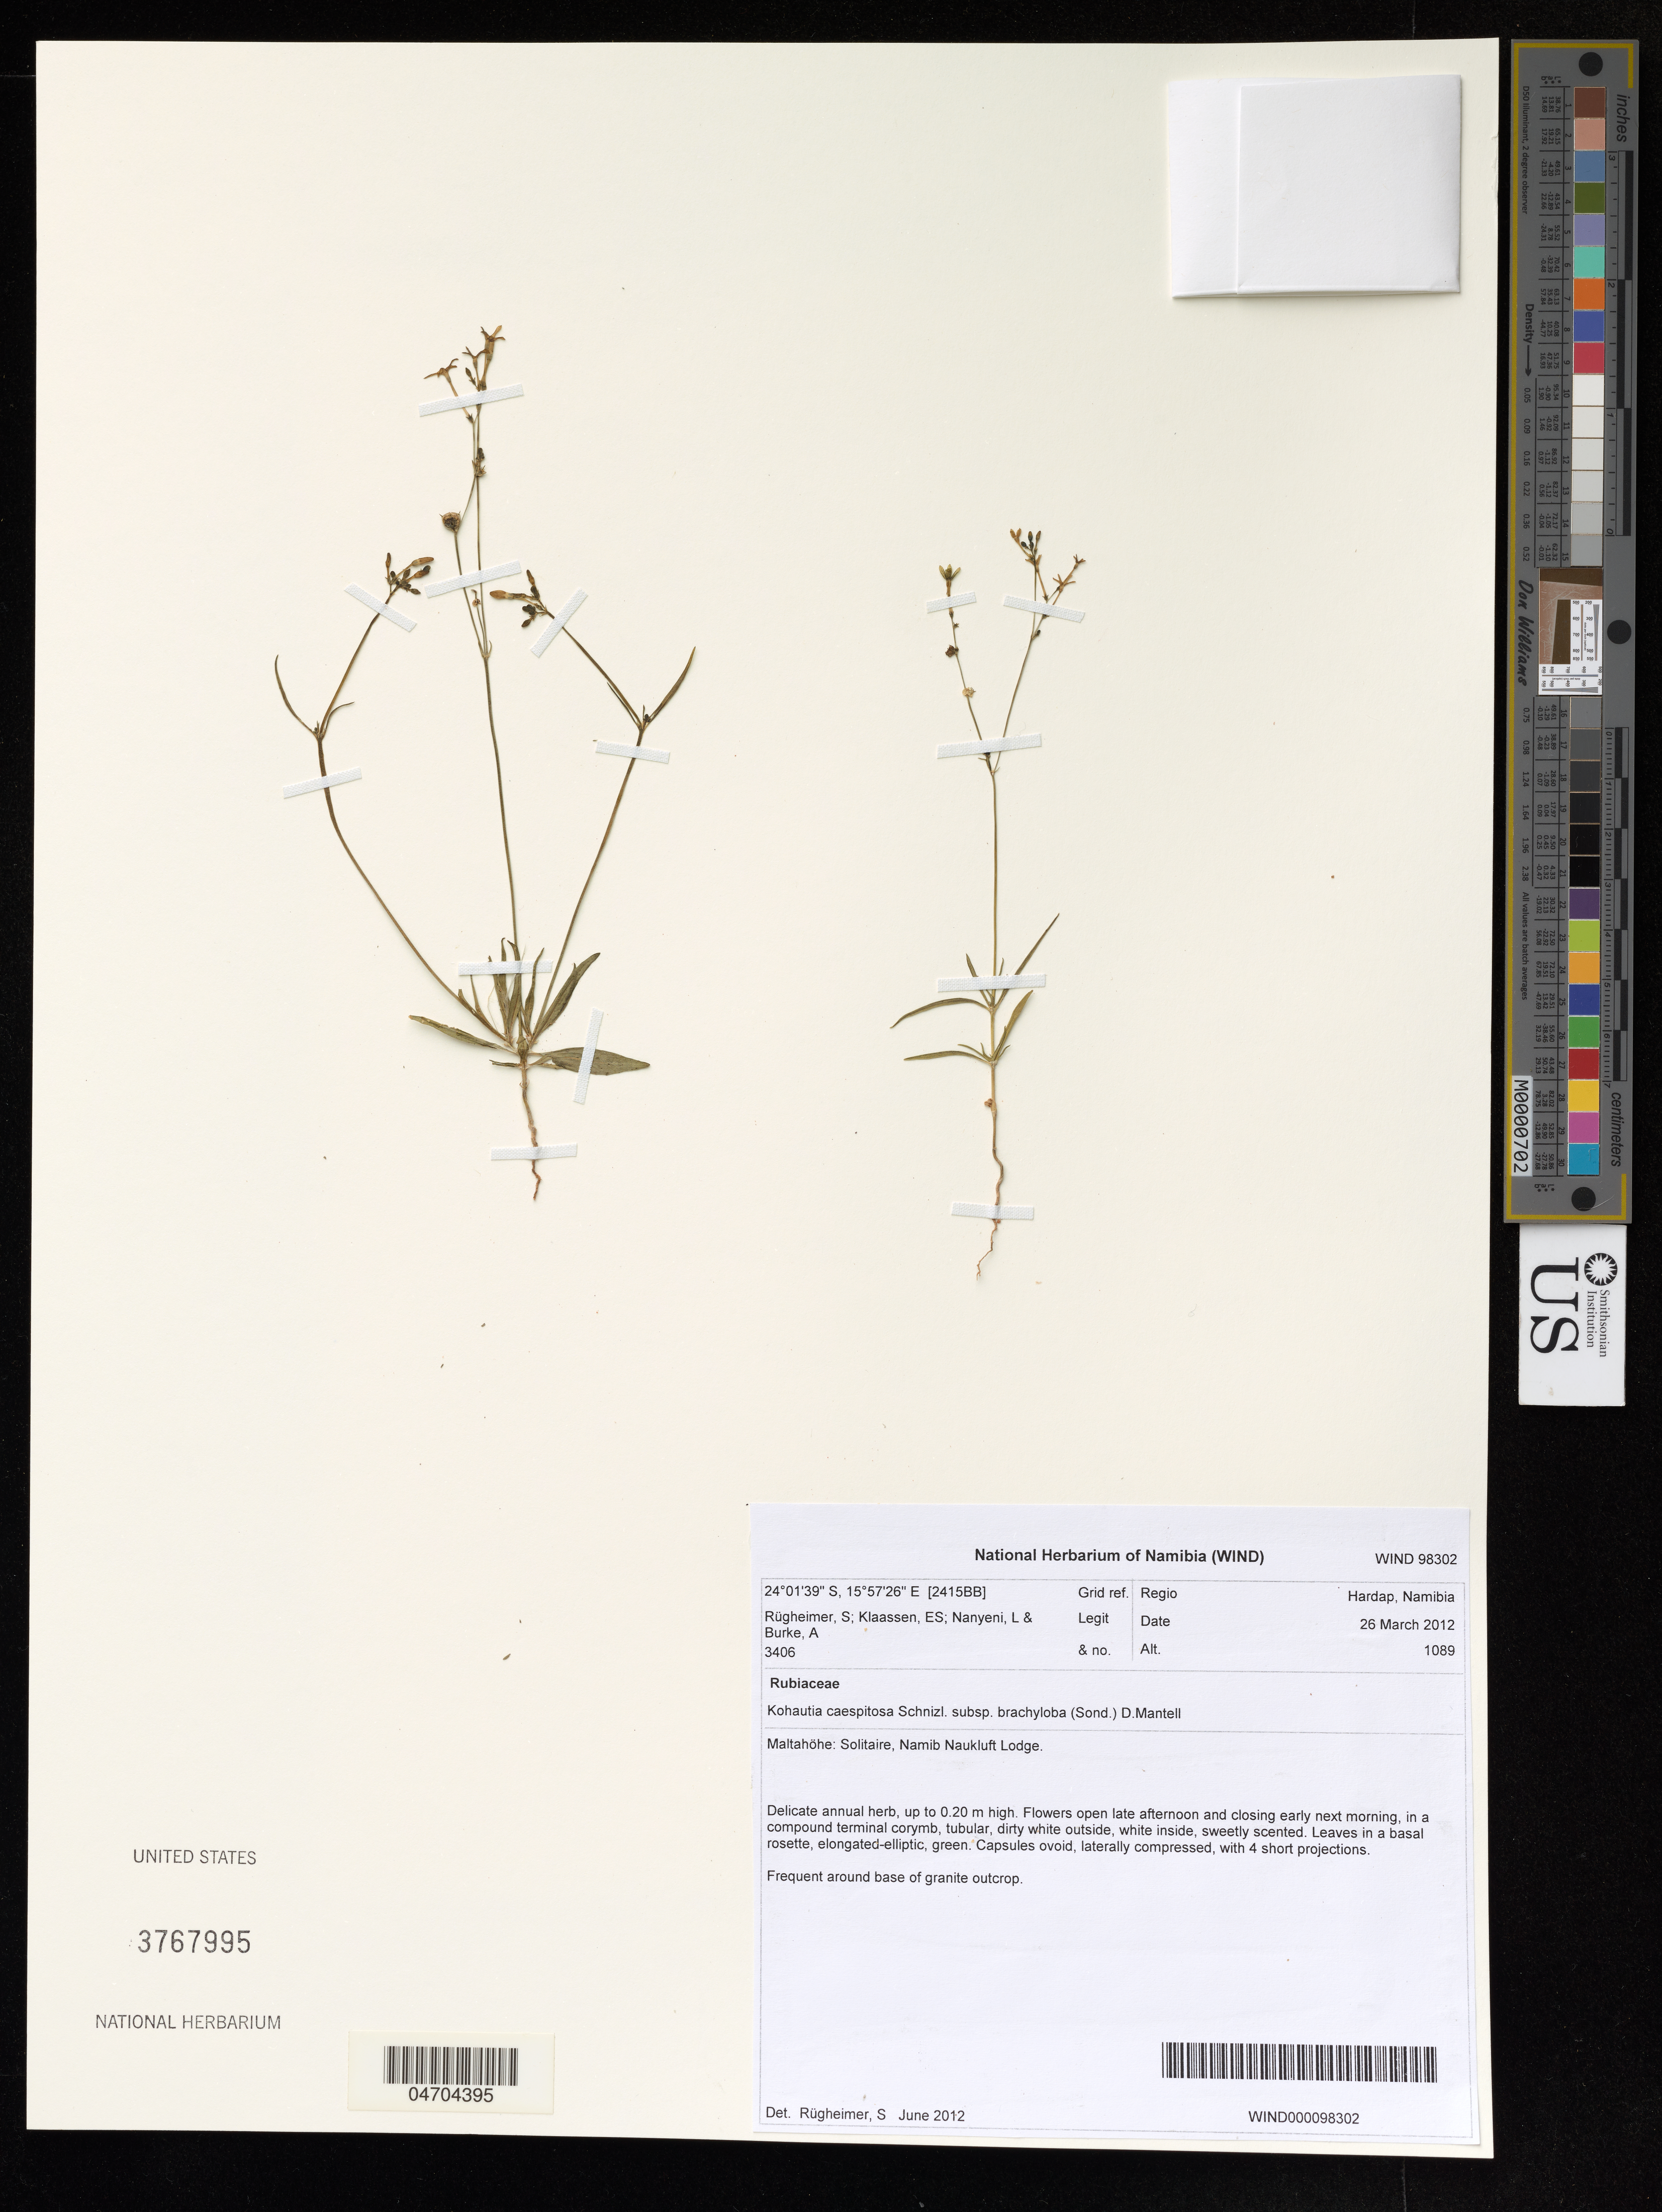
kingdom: Plantae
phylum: Tracheophyta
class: Magnoliopsida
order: Gentianales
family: Rubiaceae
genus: Kohautia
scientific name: Kohautia caespitosa subsp. brachyloba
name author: (Sond.) Mantell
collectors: S. Rugheimer, E. S. Klaassen, L. Nanyeni & A. Burke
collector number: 3406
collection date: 2012-03-26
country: Namibia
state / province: Hardap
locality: Maltahöhe: Solitaire, Namib Naukluft Lodge.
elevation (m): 1089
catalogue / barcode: US 3767995